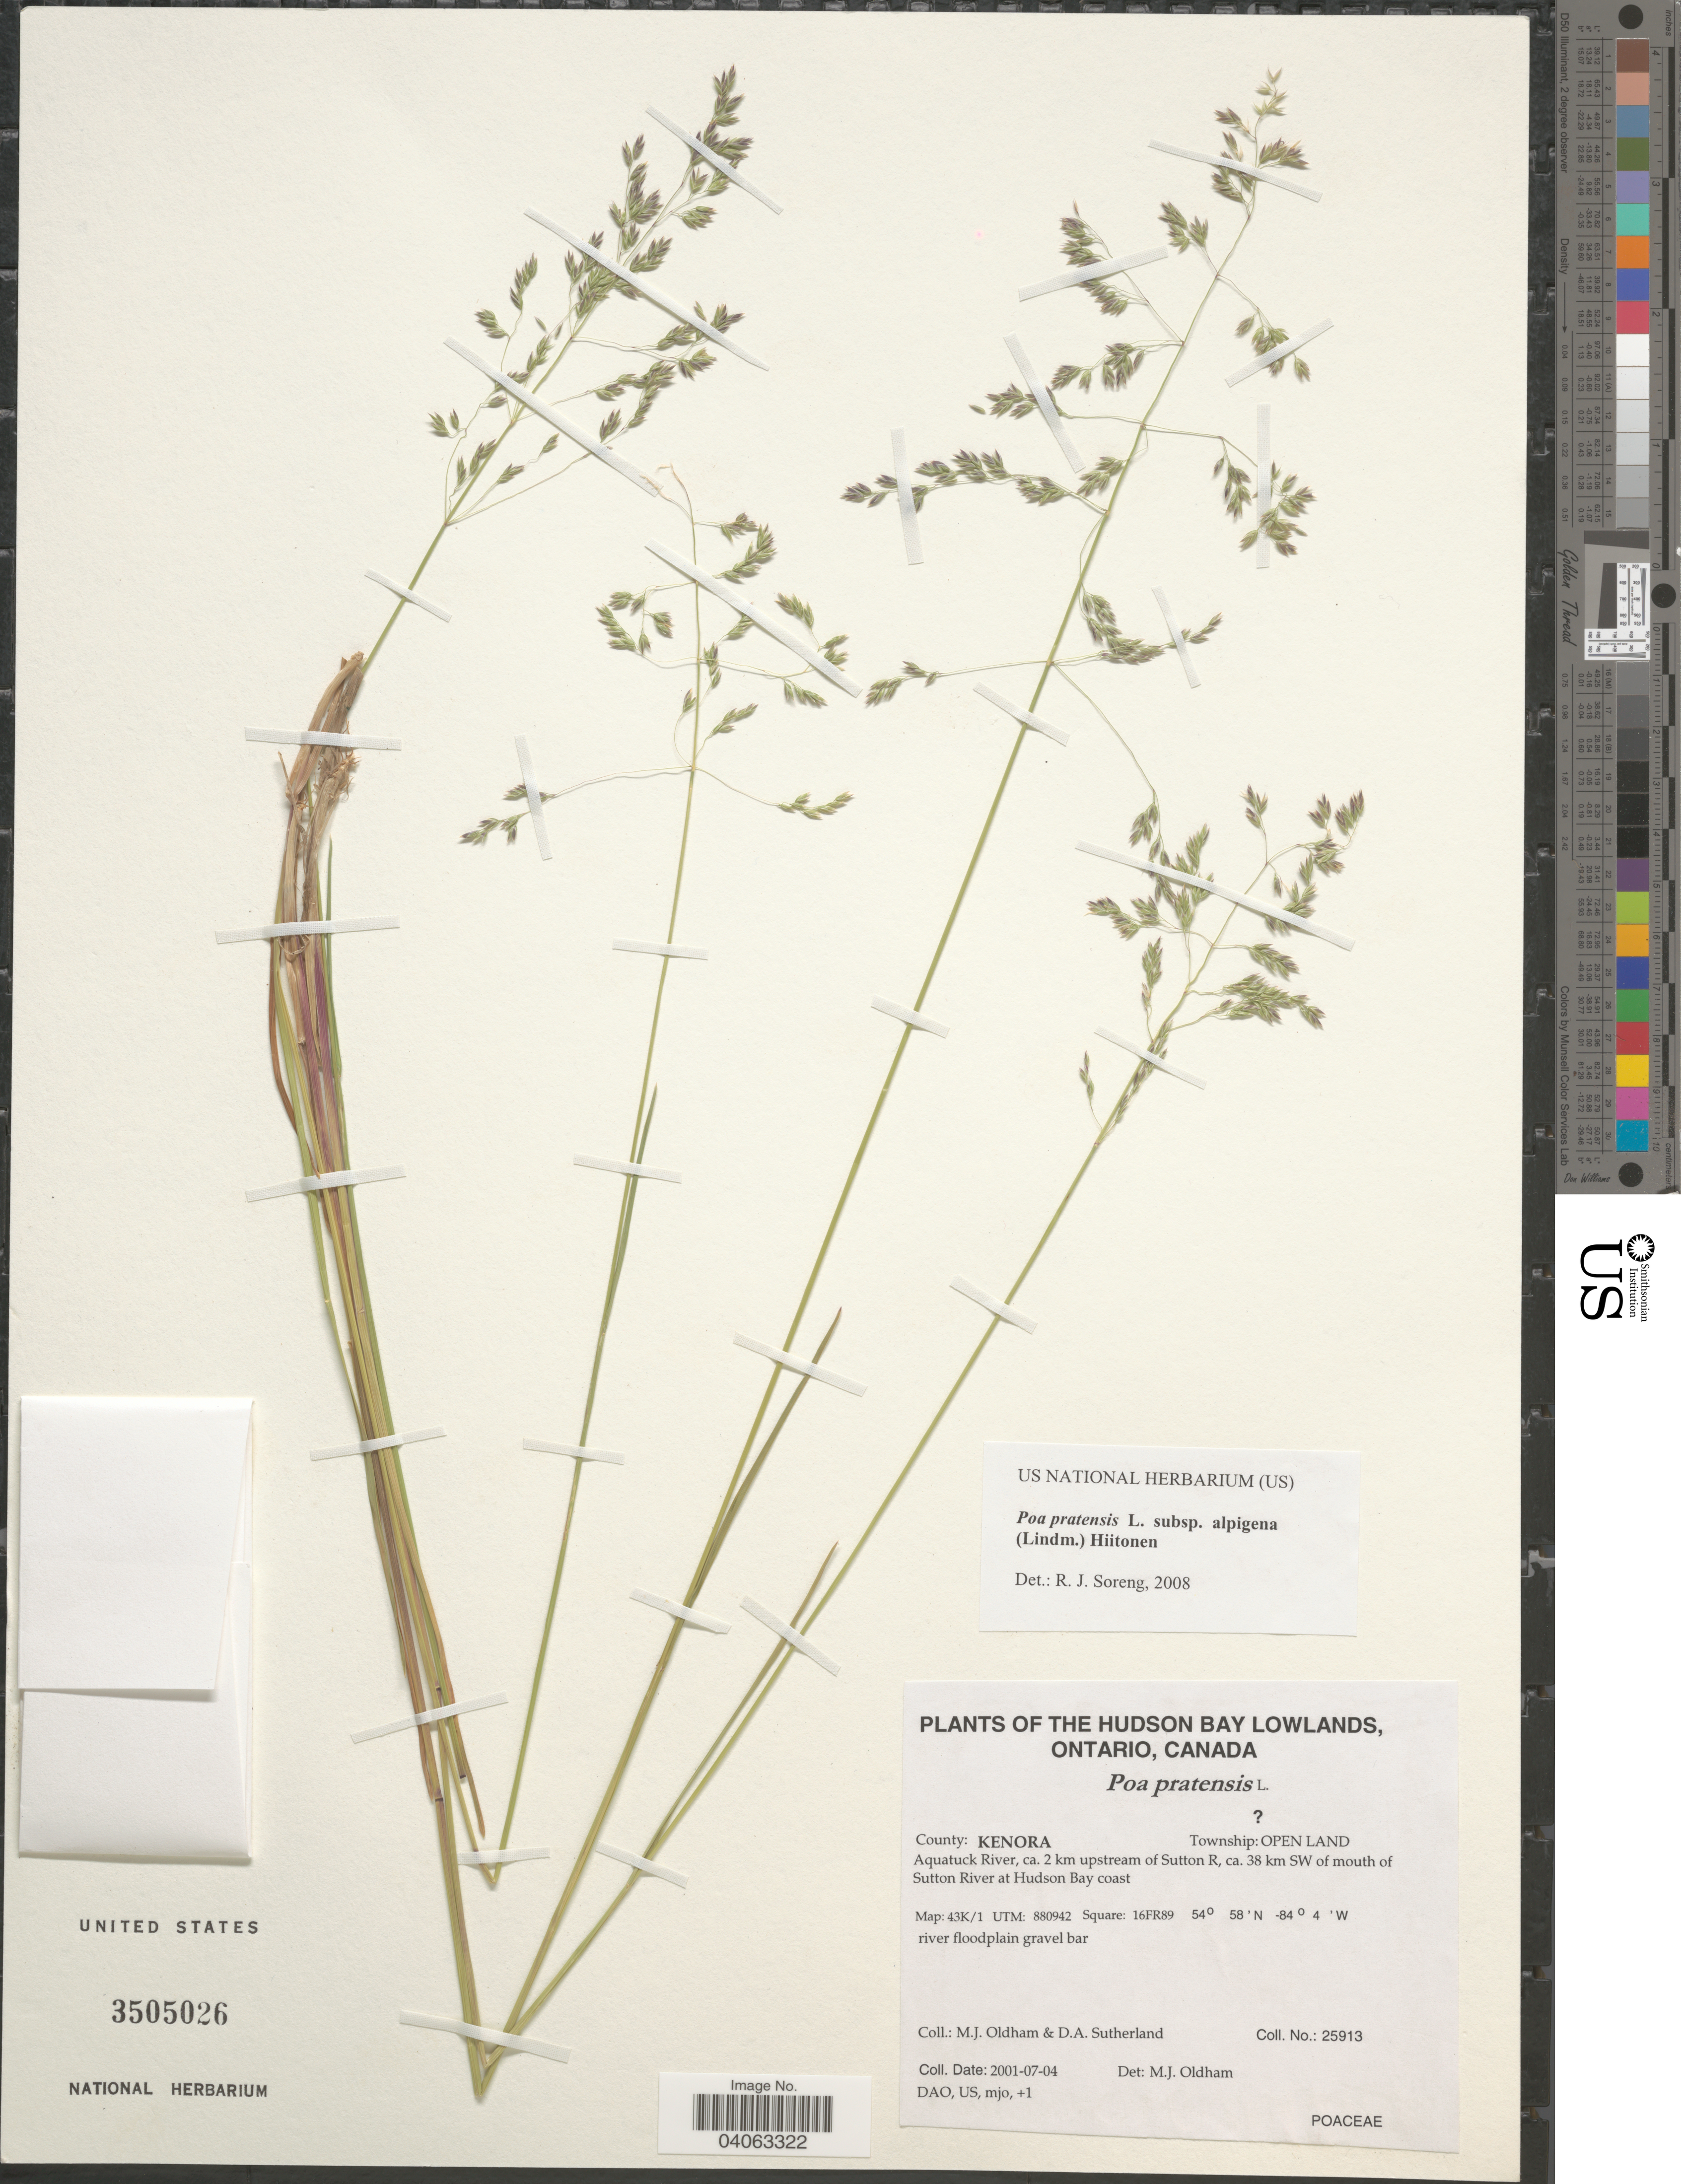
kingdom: Plantae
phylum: Tracheophyta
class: Liliopsida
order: Poales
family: Poaceae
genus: Poa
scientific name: Poa pratensis subsp. alpigena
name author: (Lindm.) Hiitonen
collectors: M. Oldham & D. Sutherland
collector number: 25913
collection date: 2001-07-04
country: Canada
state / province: Ontario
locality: The Hudson Bay Lowlands. County: Kenora. Township: Open Land. Aquatuck River, ca. 2 km upstream of Sutton R, ca. 38 km SW of mouth of Sutton River at Hudson Bay coast. Map: 43K/1 UTM: 880942 Square: 16FR89.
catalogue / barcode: US 3505026